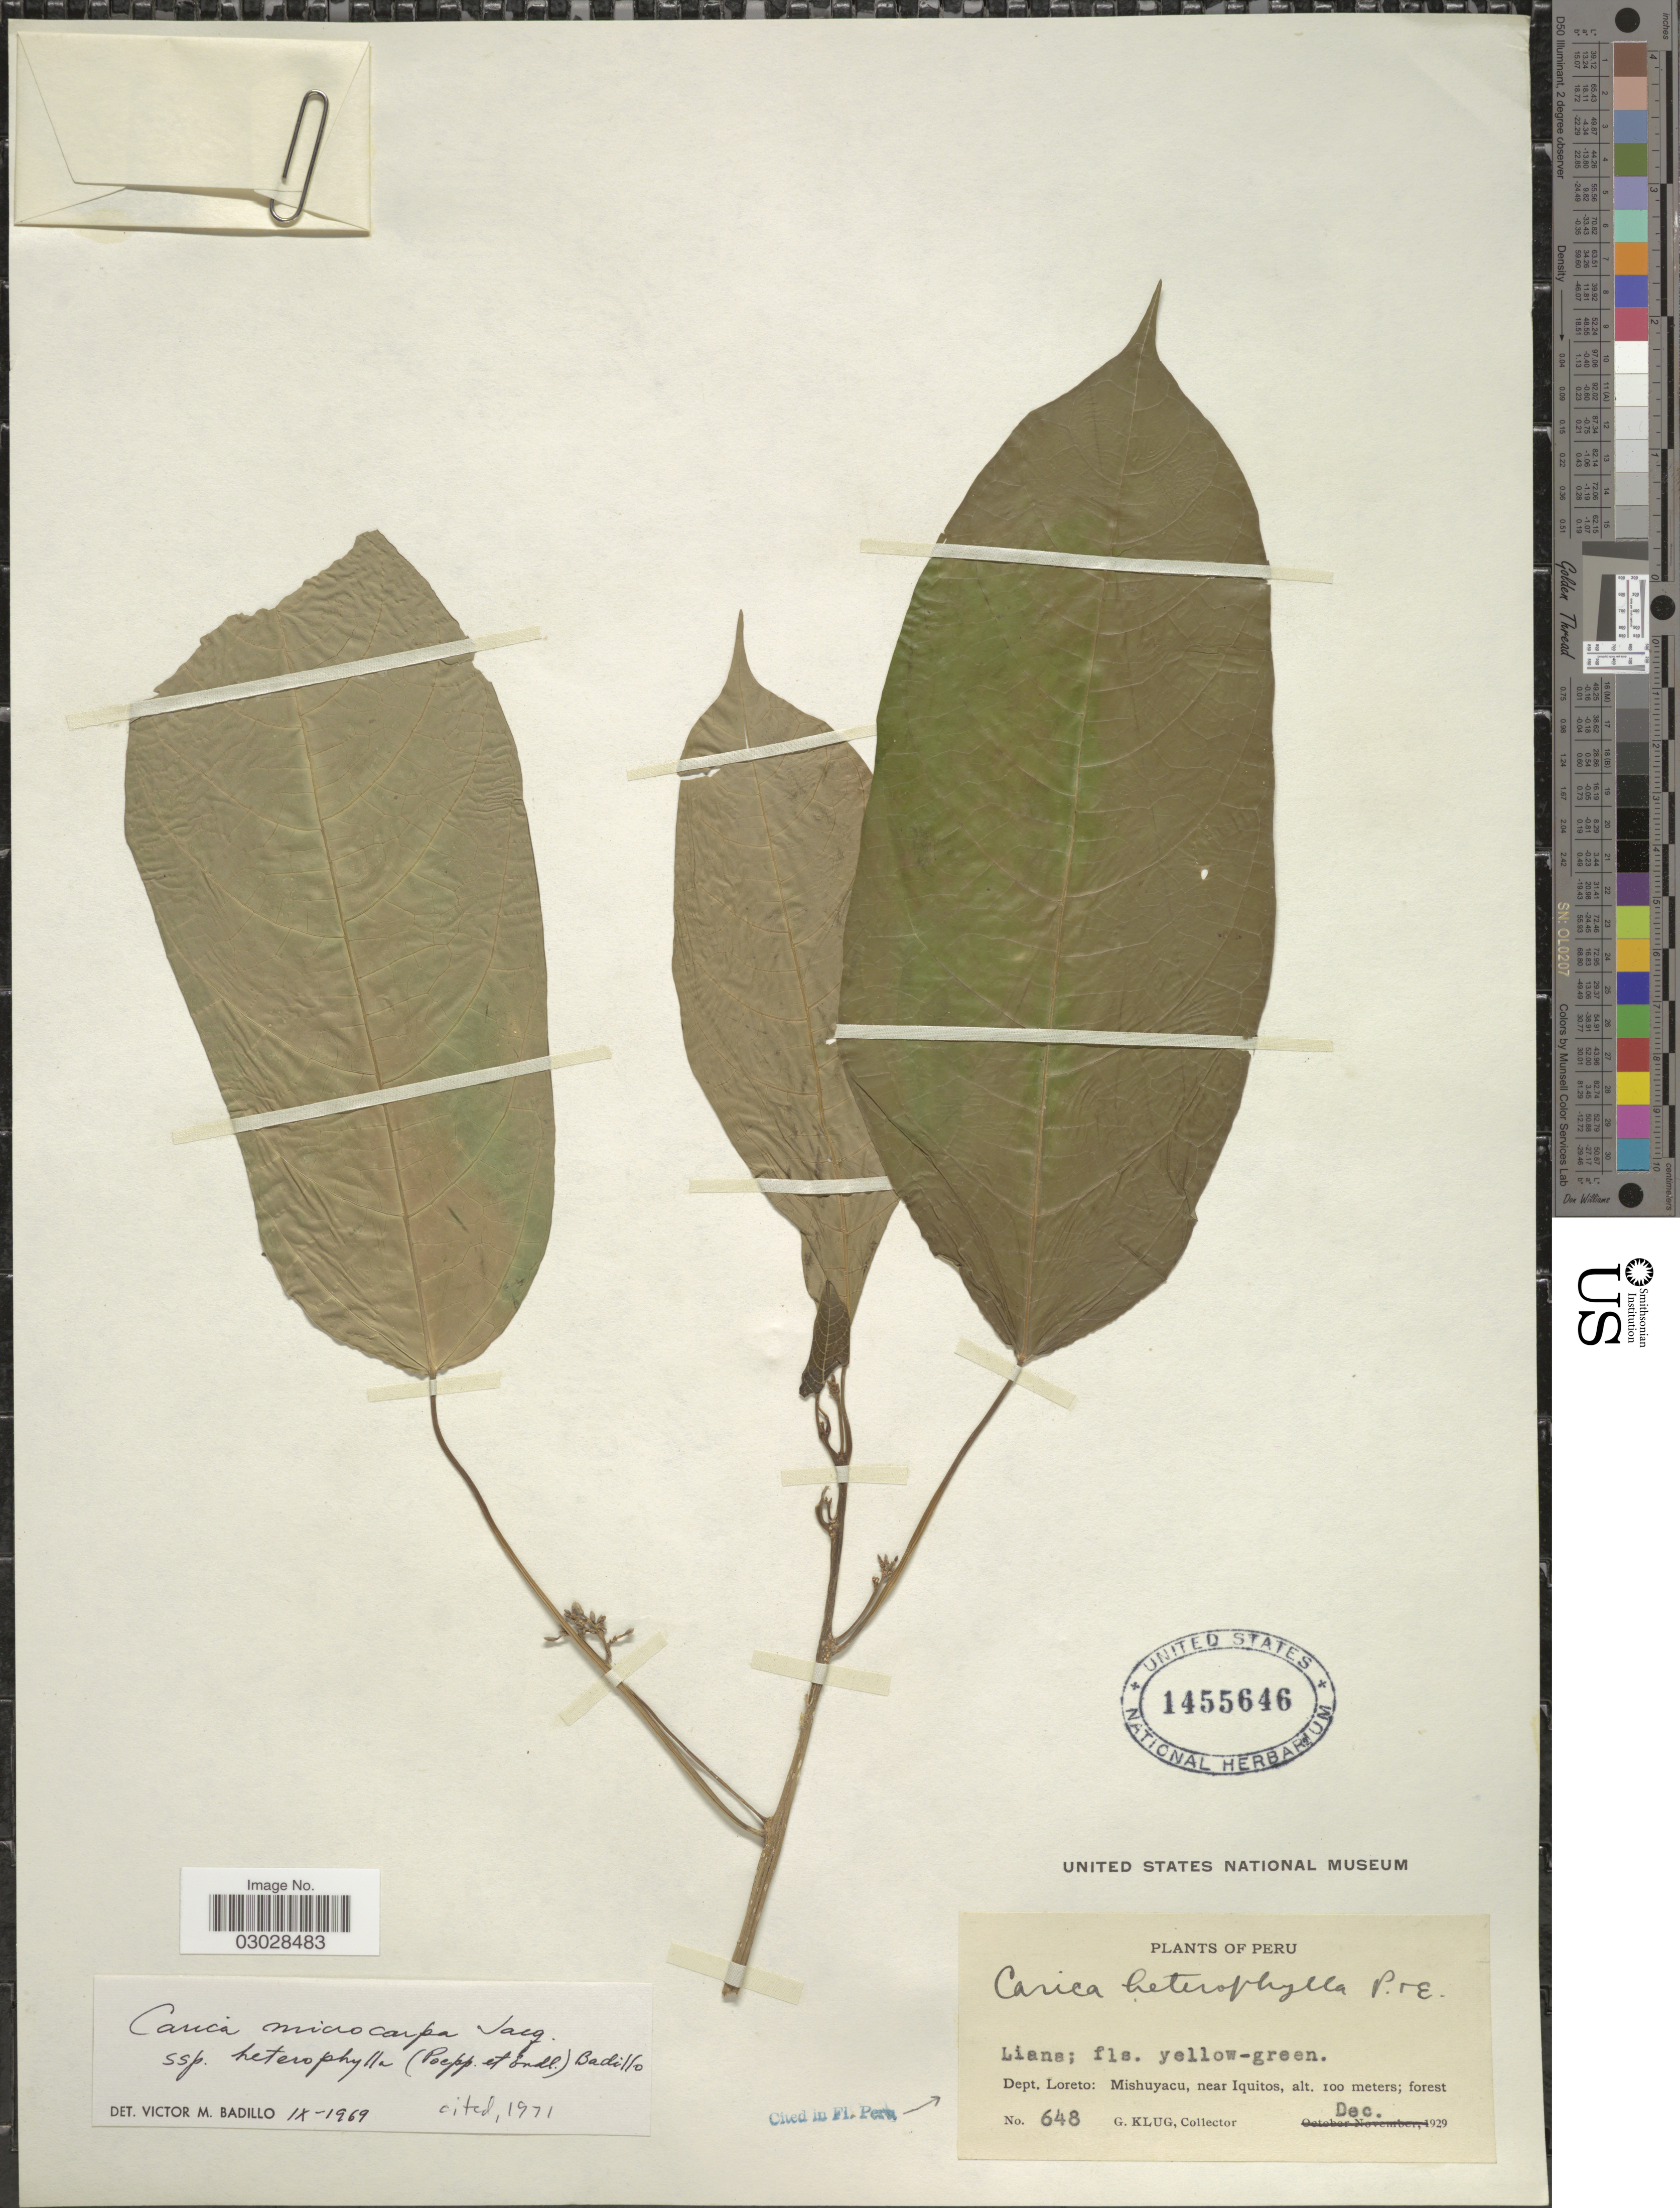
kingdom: Plantae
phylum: Tracheophyta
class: Magnoliopsida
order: Brassicales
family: Caricaceae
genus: Vasconcellea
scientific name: Vasconcellea microcarpa subsp. heterophylla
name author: (Poepp. & Endl.) V.M. Badillo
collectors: G. Klug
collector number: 648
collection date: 1929-12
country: Peru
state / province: Loreto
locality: Dept. Loreto: Mishuyacu, near Iquitos.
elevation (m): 100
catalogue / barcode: US 1455646